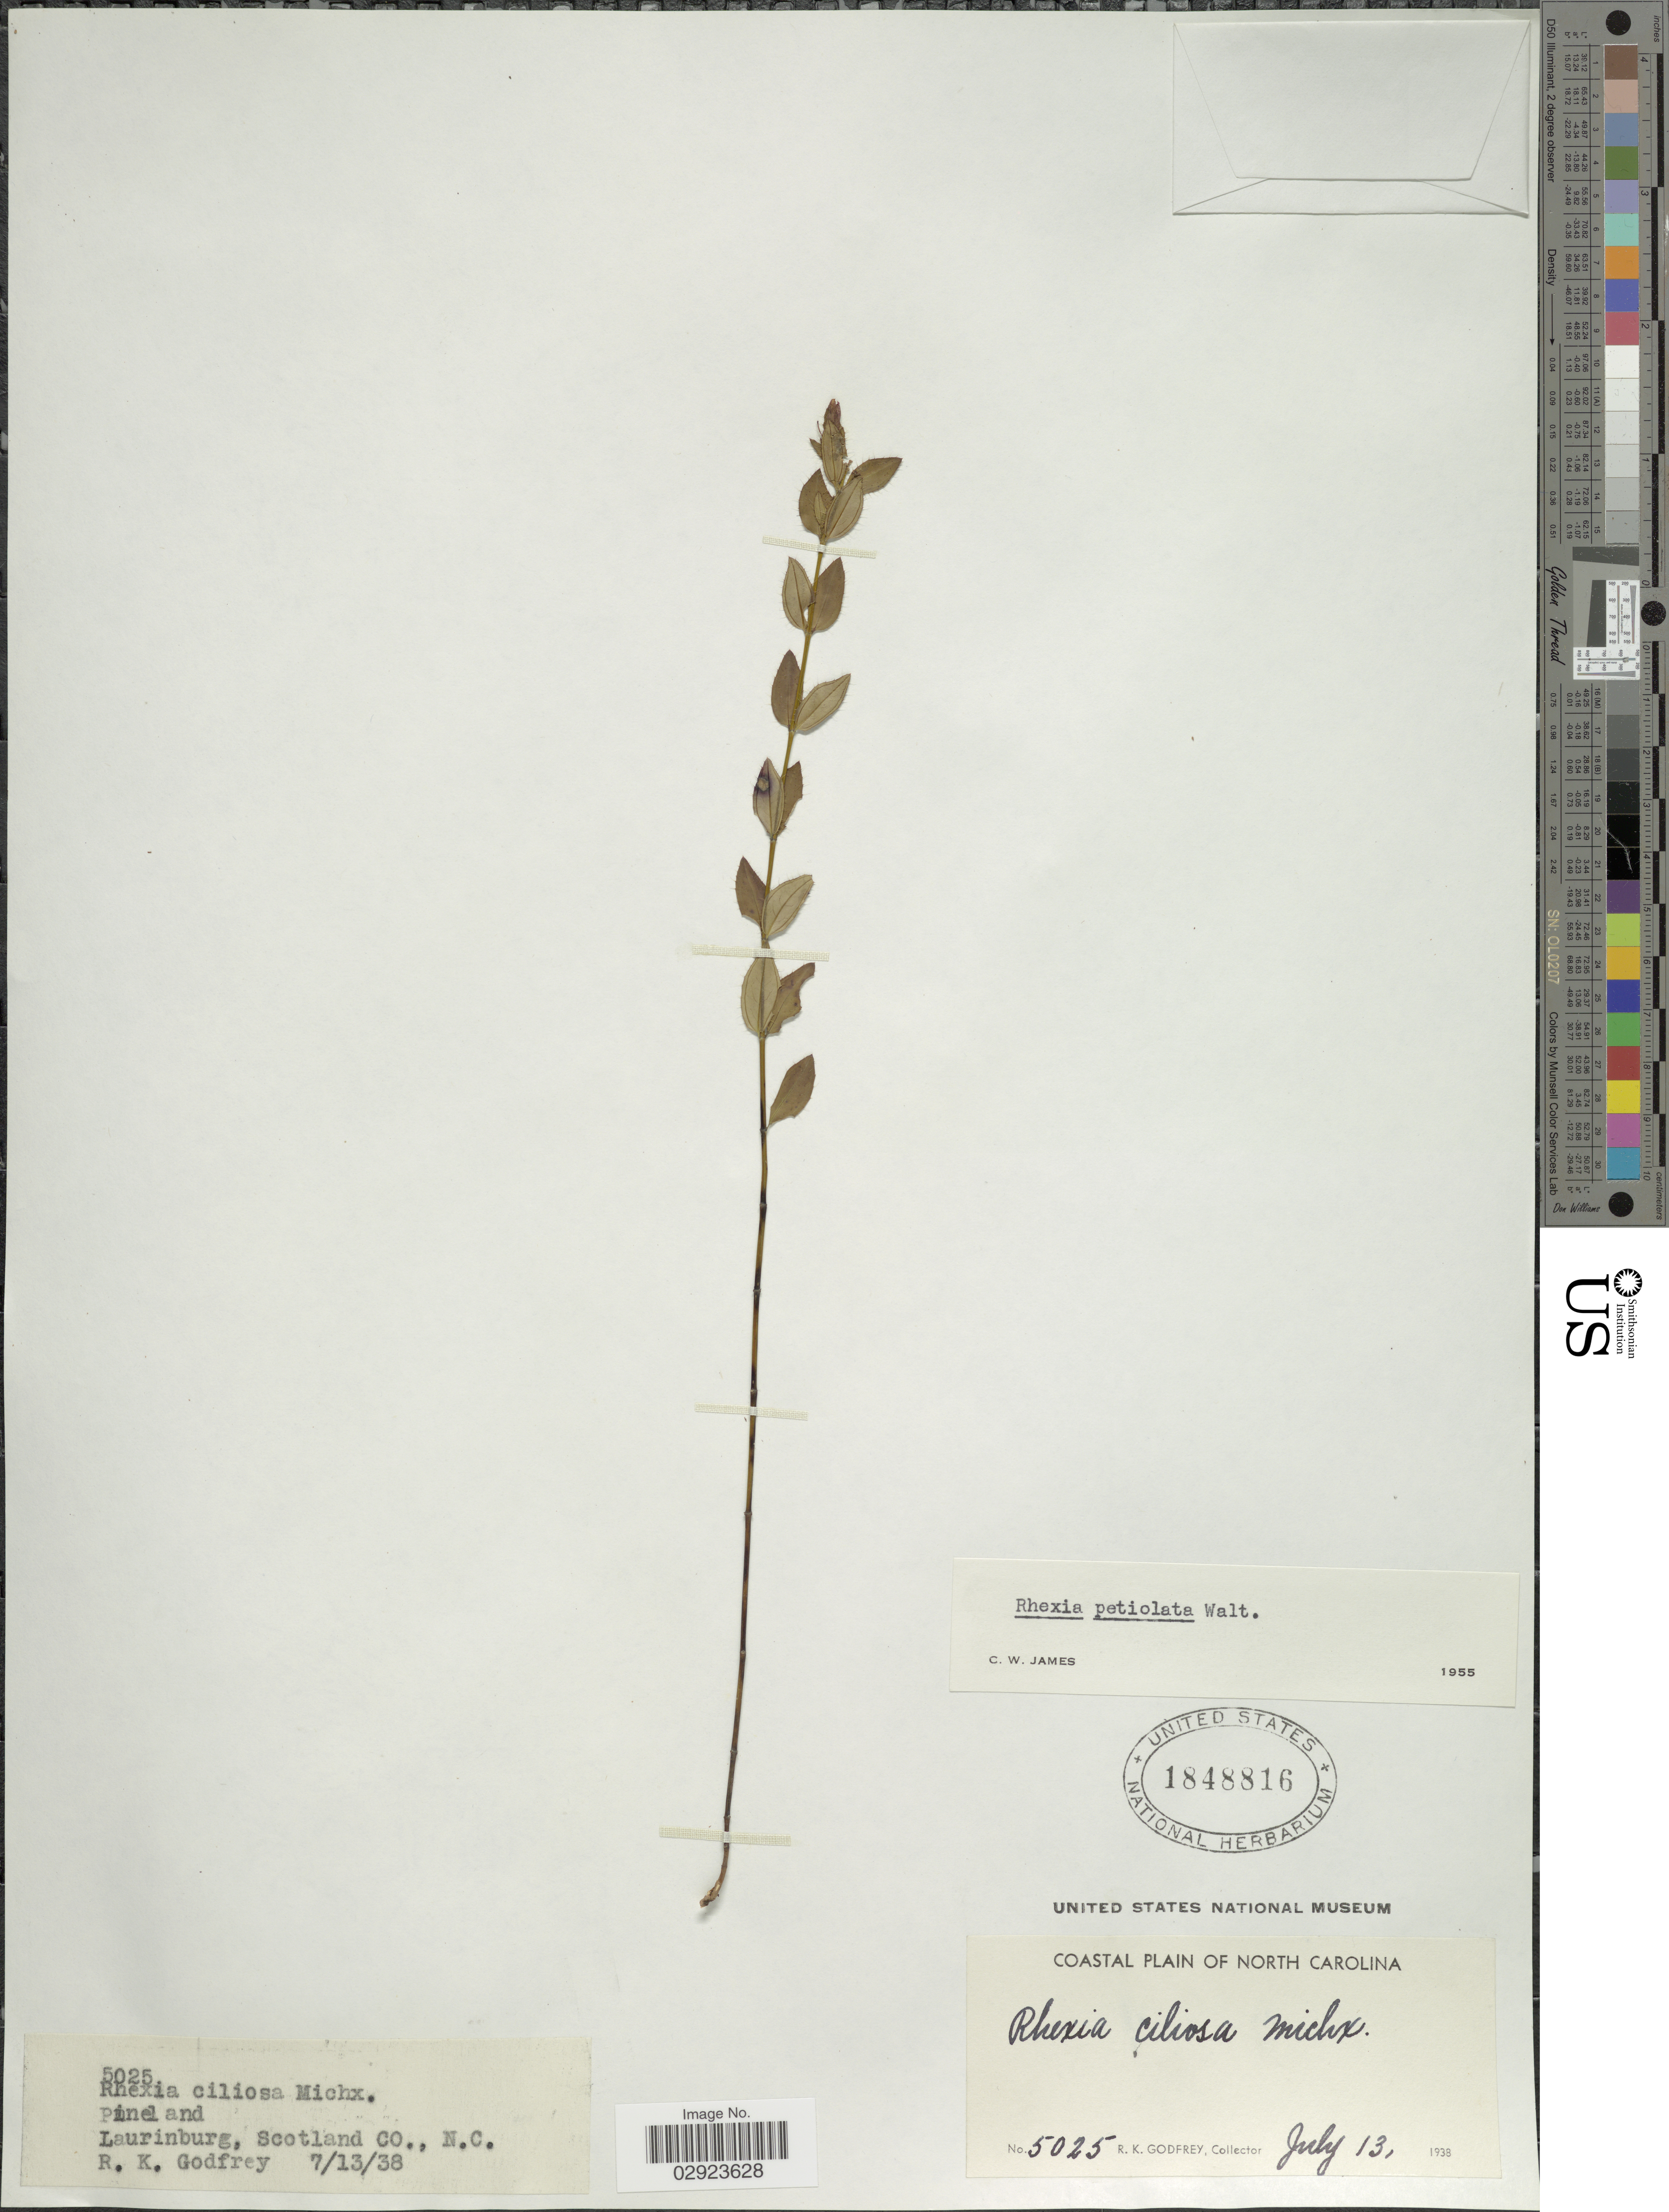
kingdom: Plantae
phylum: Tracheophyta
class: Magnoliopsida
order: Myrtales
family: Melastomataceae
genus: Rhexia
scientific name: Rhexia petiolata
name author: Walter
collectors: R. K. Godfrey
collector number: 5025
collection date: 1938-07-13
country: United States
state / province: North Carolina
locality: Coastal plain of North Carolina. Laurinburg, Scotland Co.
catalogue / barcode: US 1848816